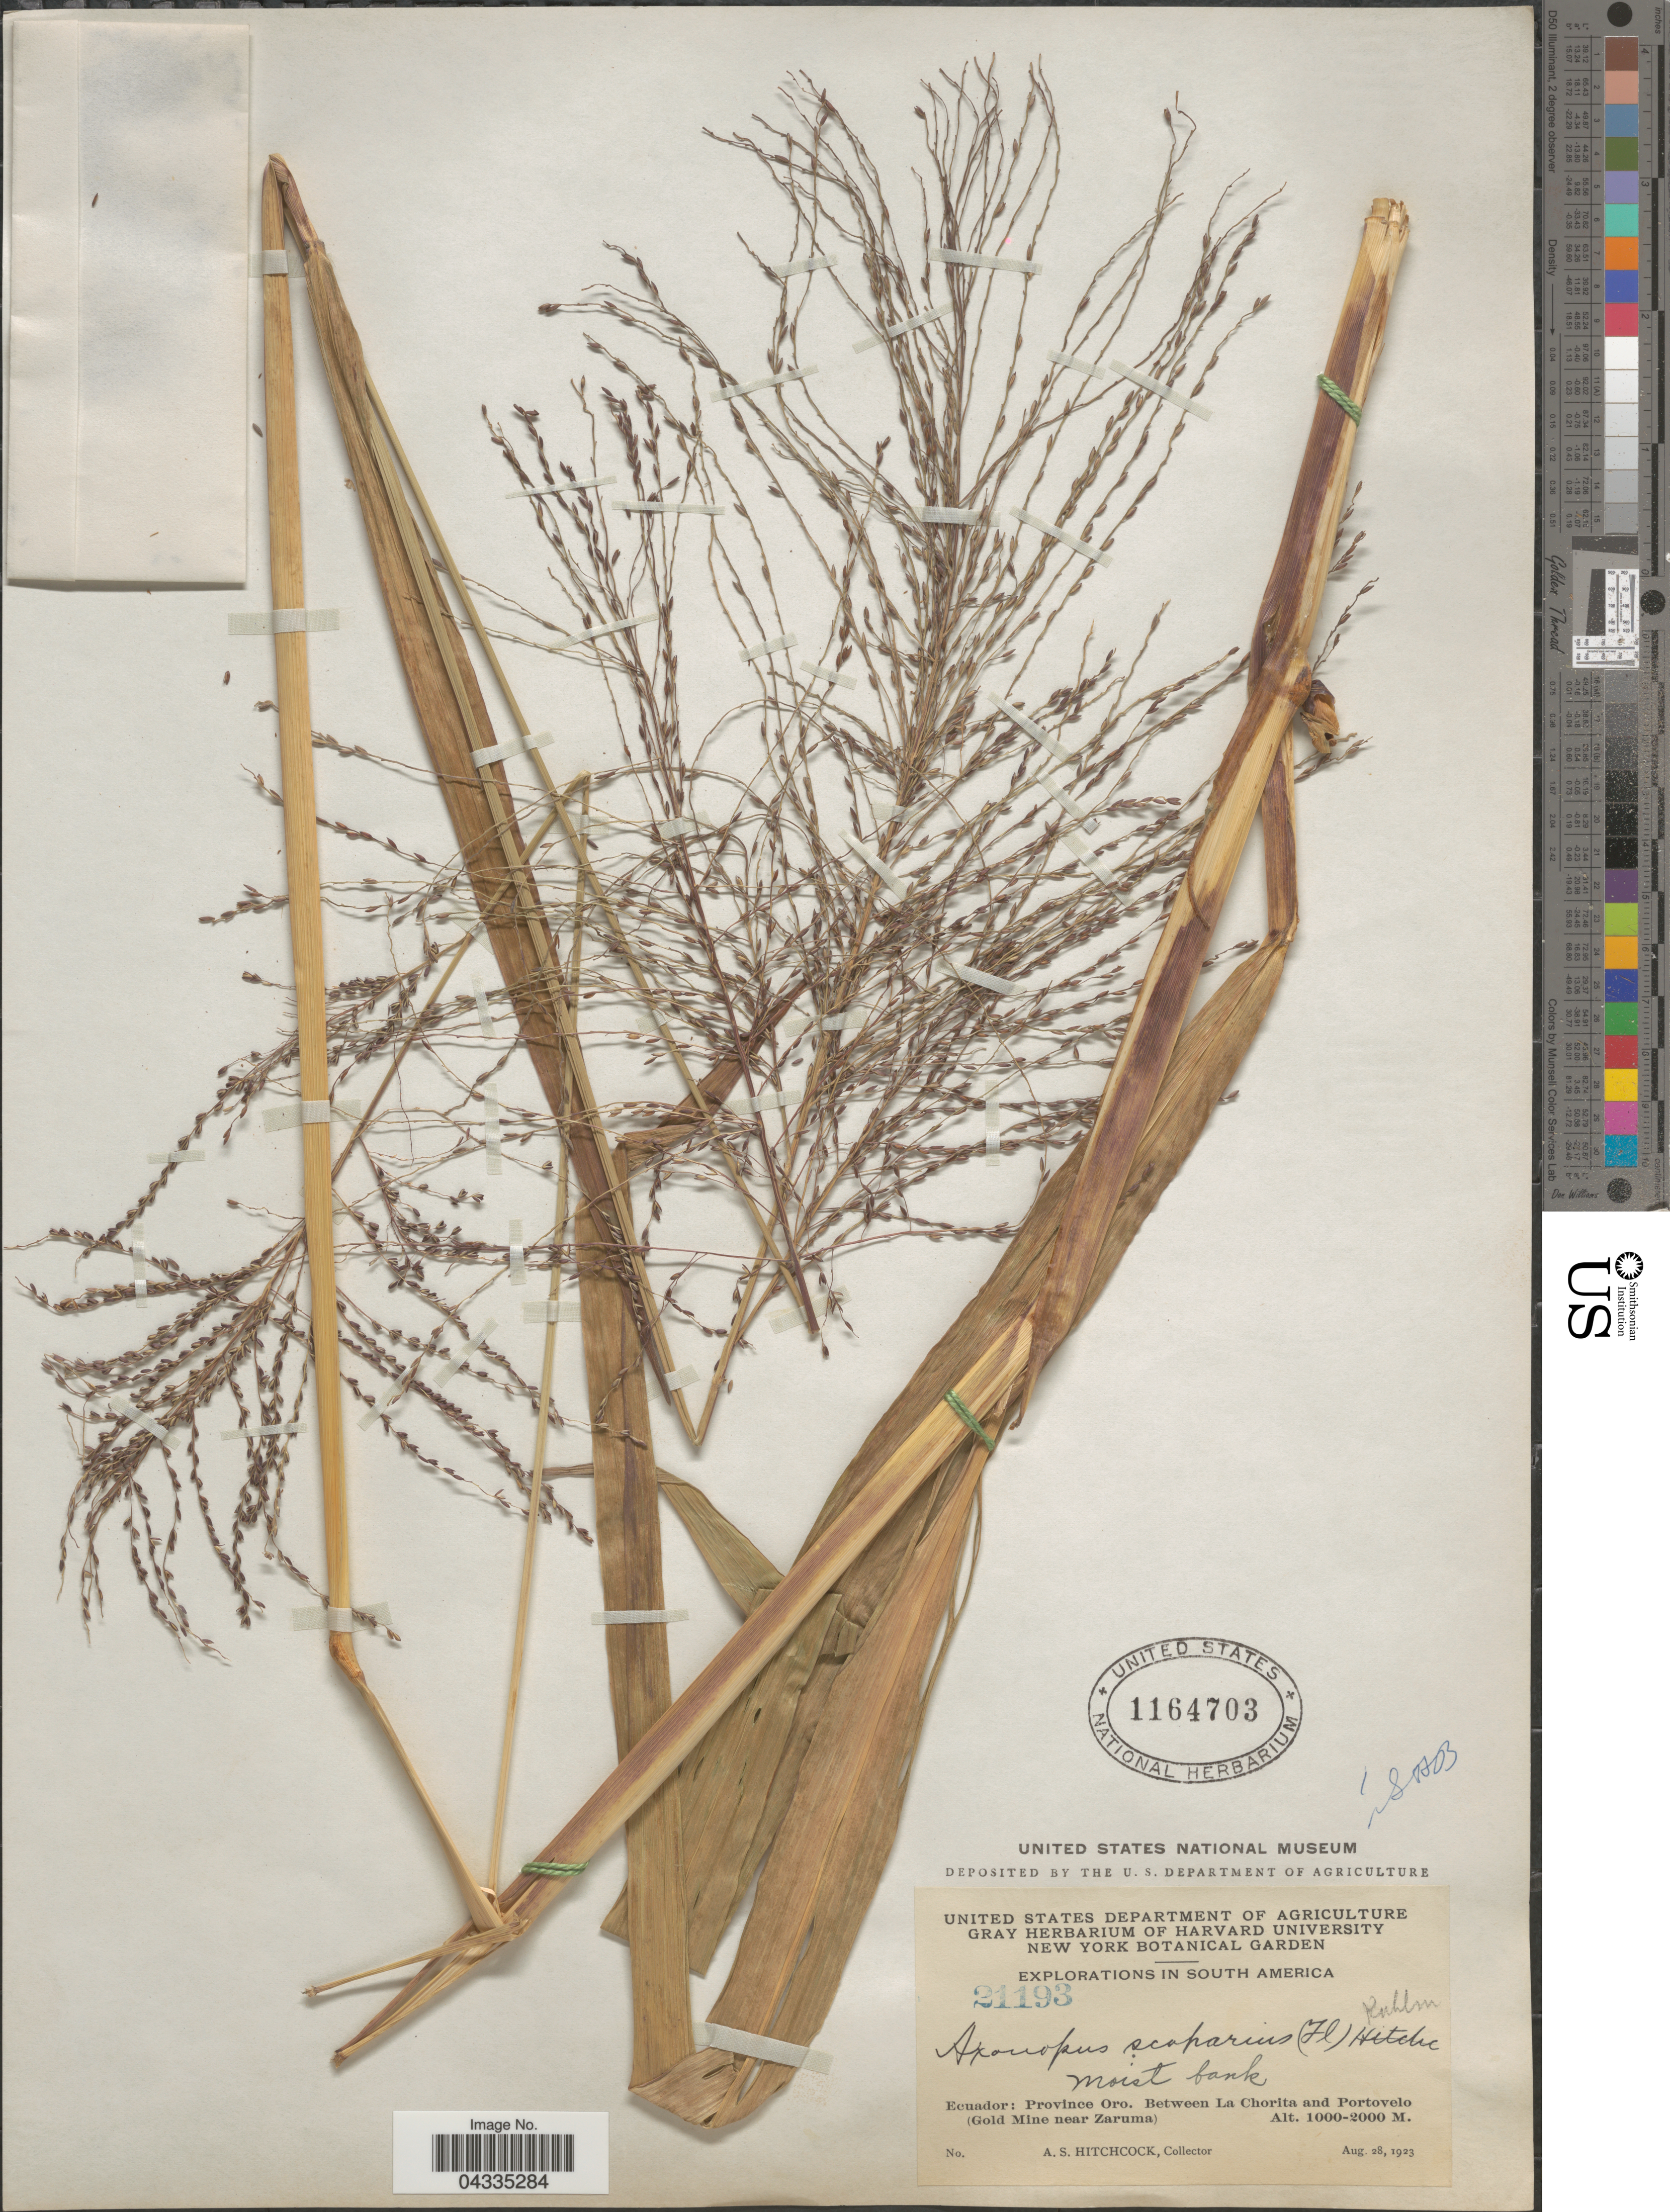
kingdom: Plantae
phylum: Tracheophyta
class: Liliopsida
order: Poales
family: Poaceae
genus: Axonopus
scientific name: Axonopus scoparius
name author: (Flüggé) Kuhlm.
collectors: A. S. Hitchcock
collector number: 21193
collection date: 1923-08-28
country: Ecuador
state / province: El Oro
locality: Explorations in South America. Moist bank. Province Oro. Between La Chorita and Portovelo (Gold Mine near Zaruma).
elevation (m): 1000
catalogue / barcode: US 1164703